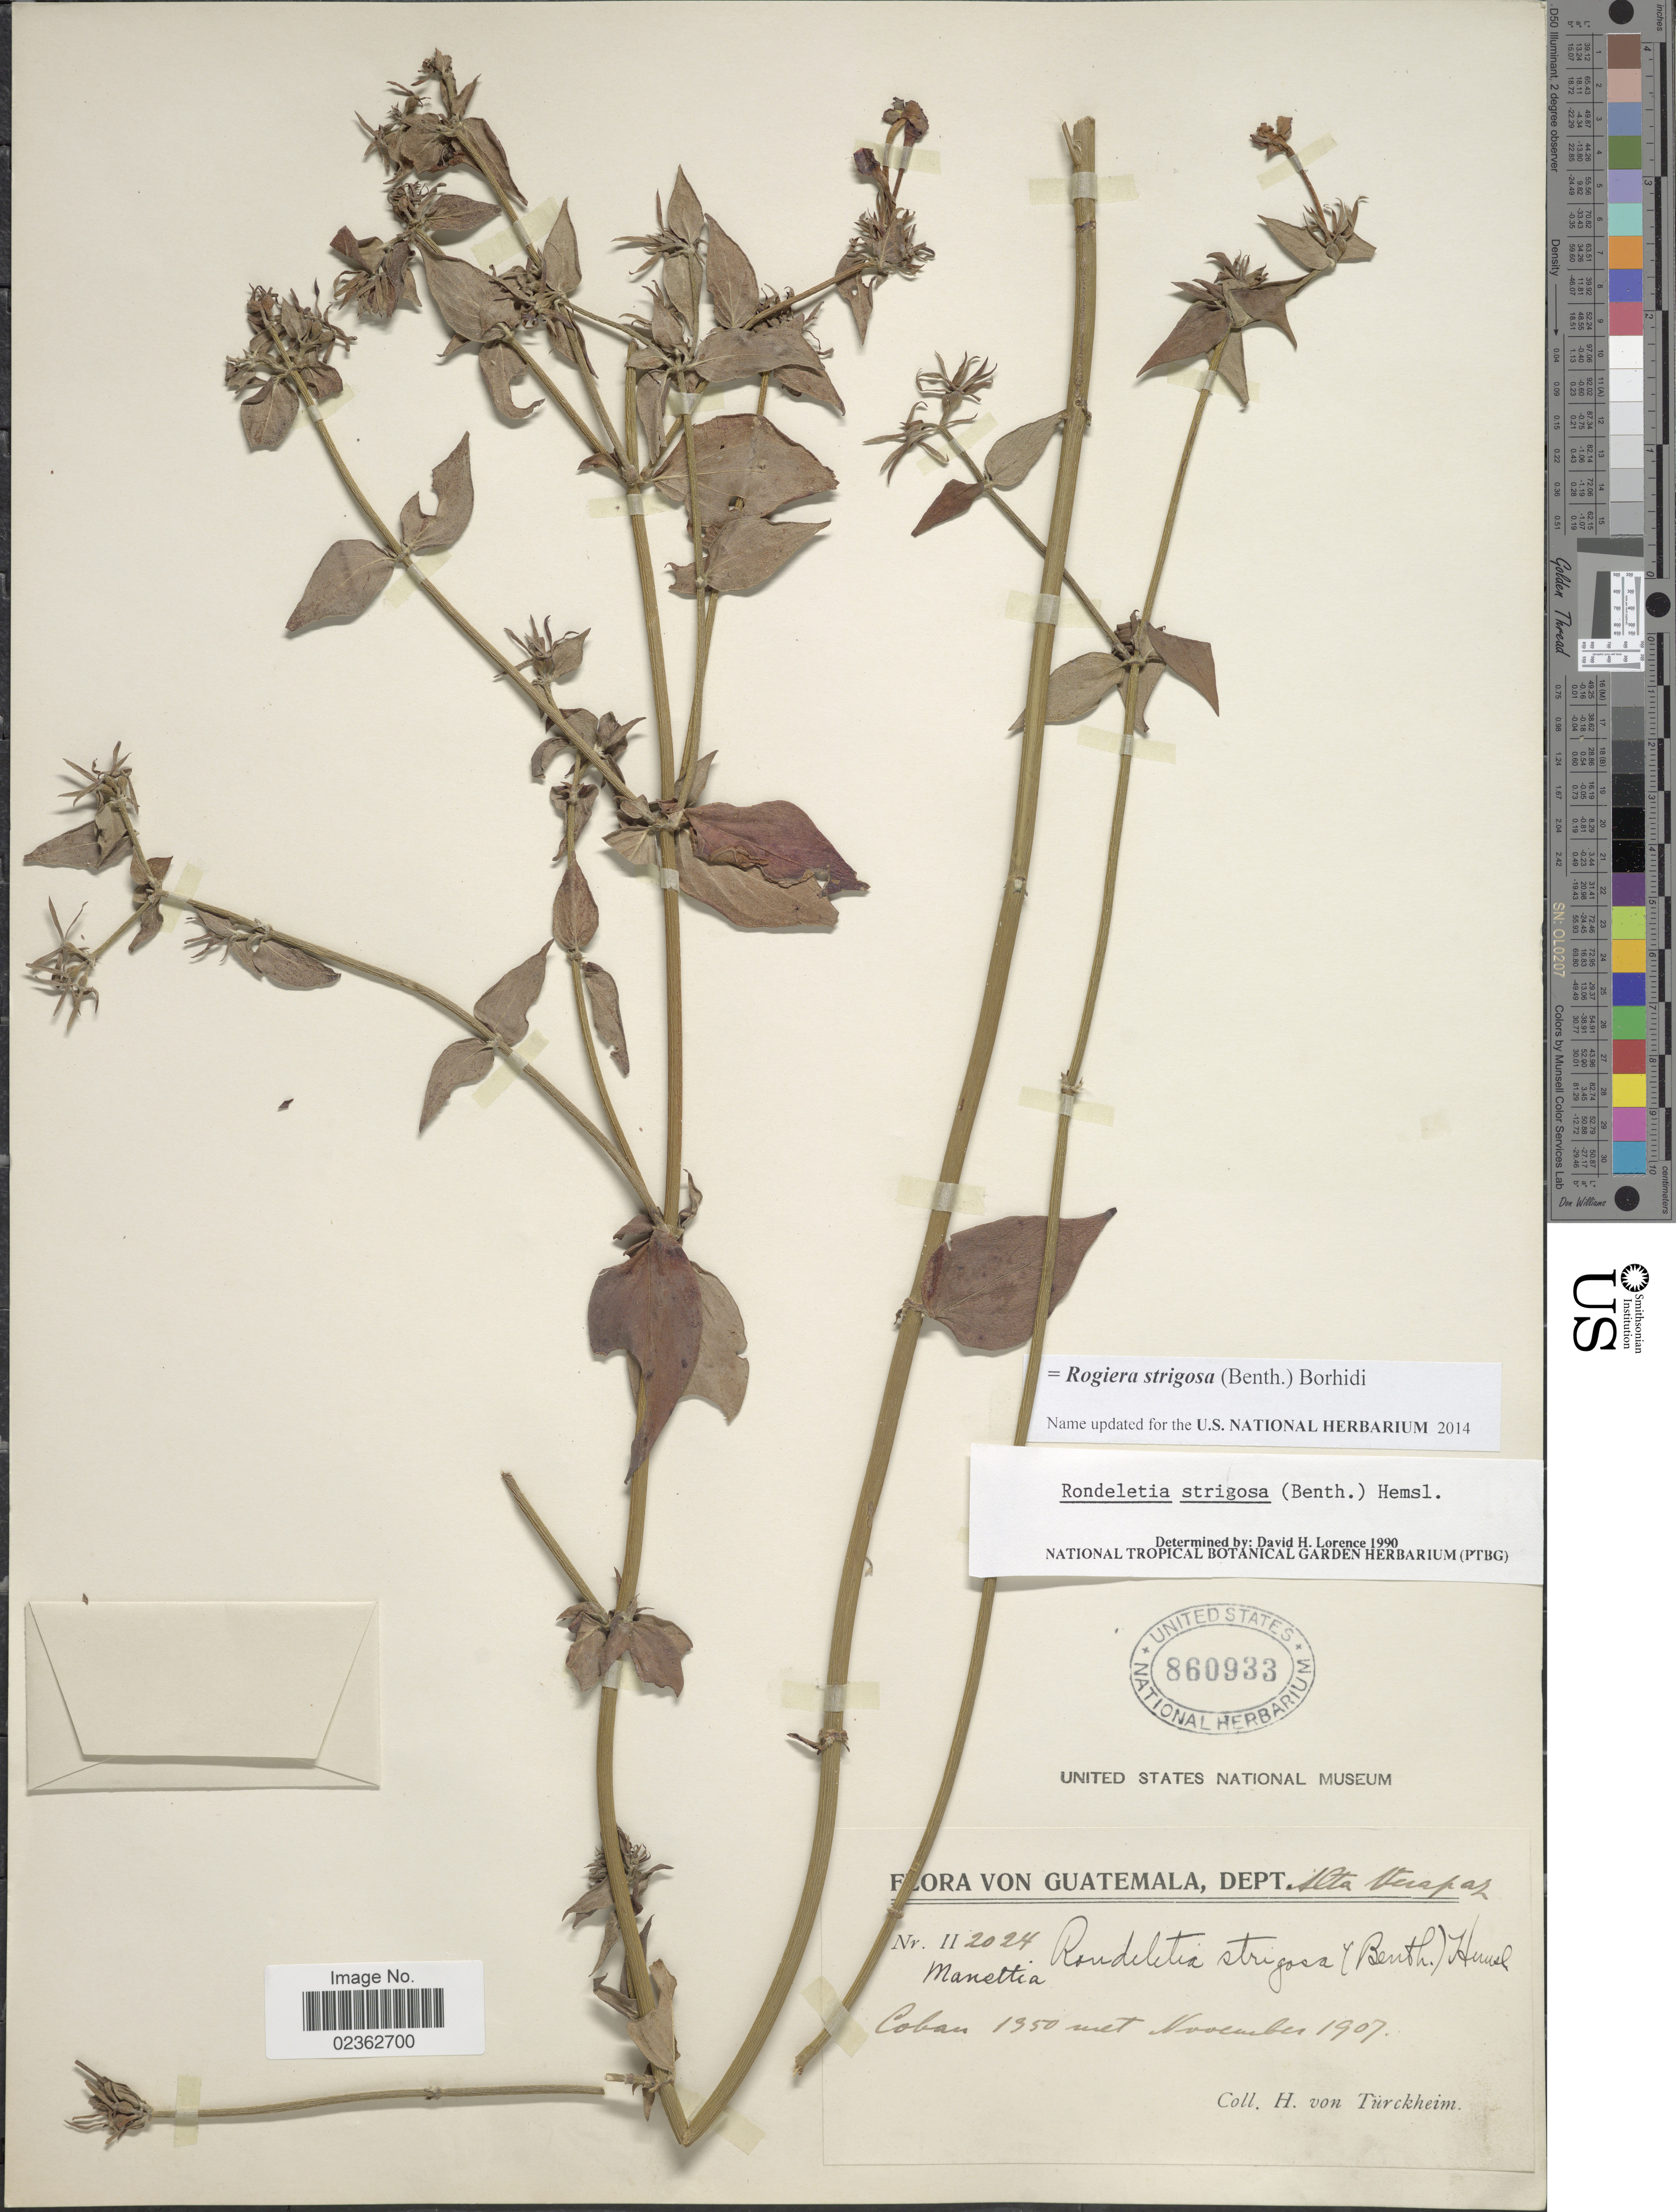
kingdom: Plantae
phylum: Tracheophyta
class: Magnoliopsida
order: Gentianales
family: Rubiaceae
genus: Rogiera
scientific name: Rogiera strigosa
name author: (Benth.) Borhidi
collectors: H. von Türckheim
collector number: II 2024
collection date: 1907-11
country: Guatemala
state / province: Alta Verapaz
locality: Coban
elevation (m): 1350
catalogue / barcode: US 860933